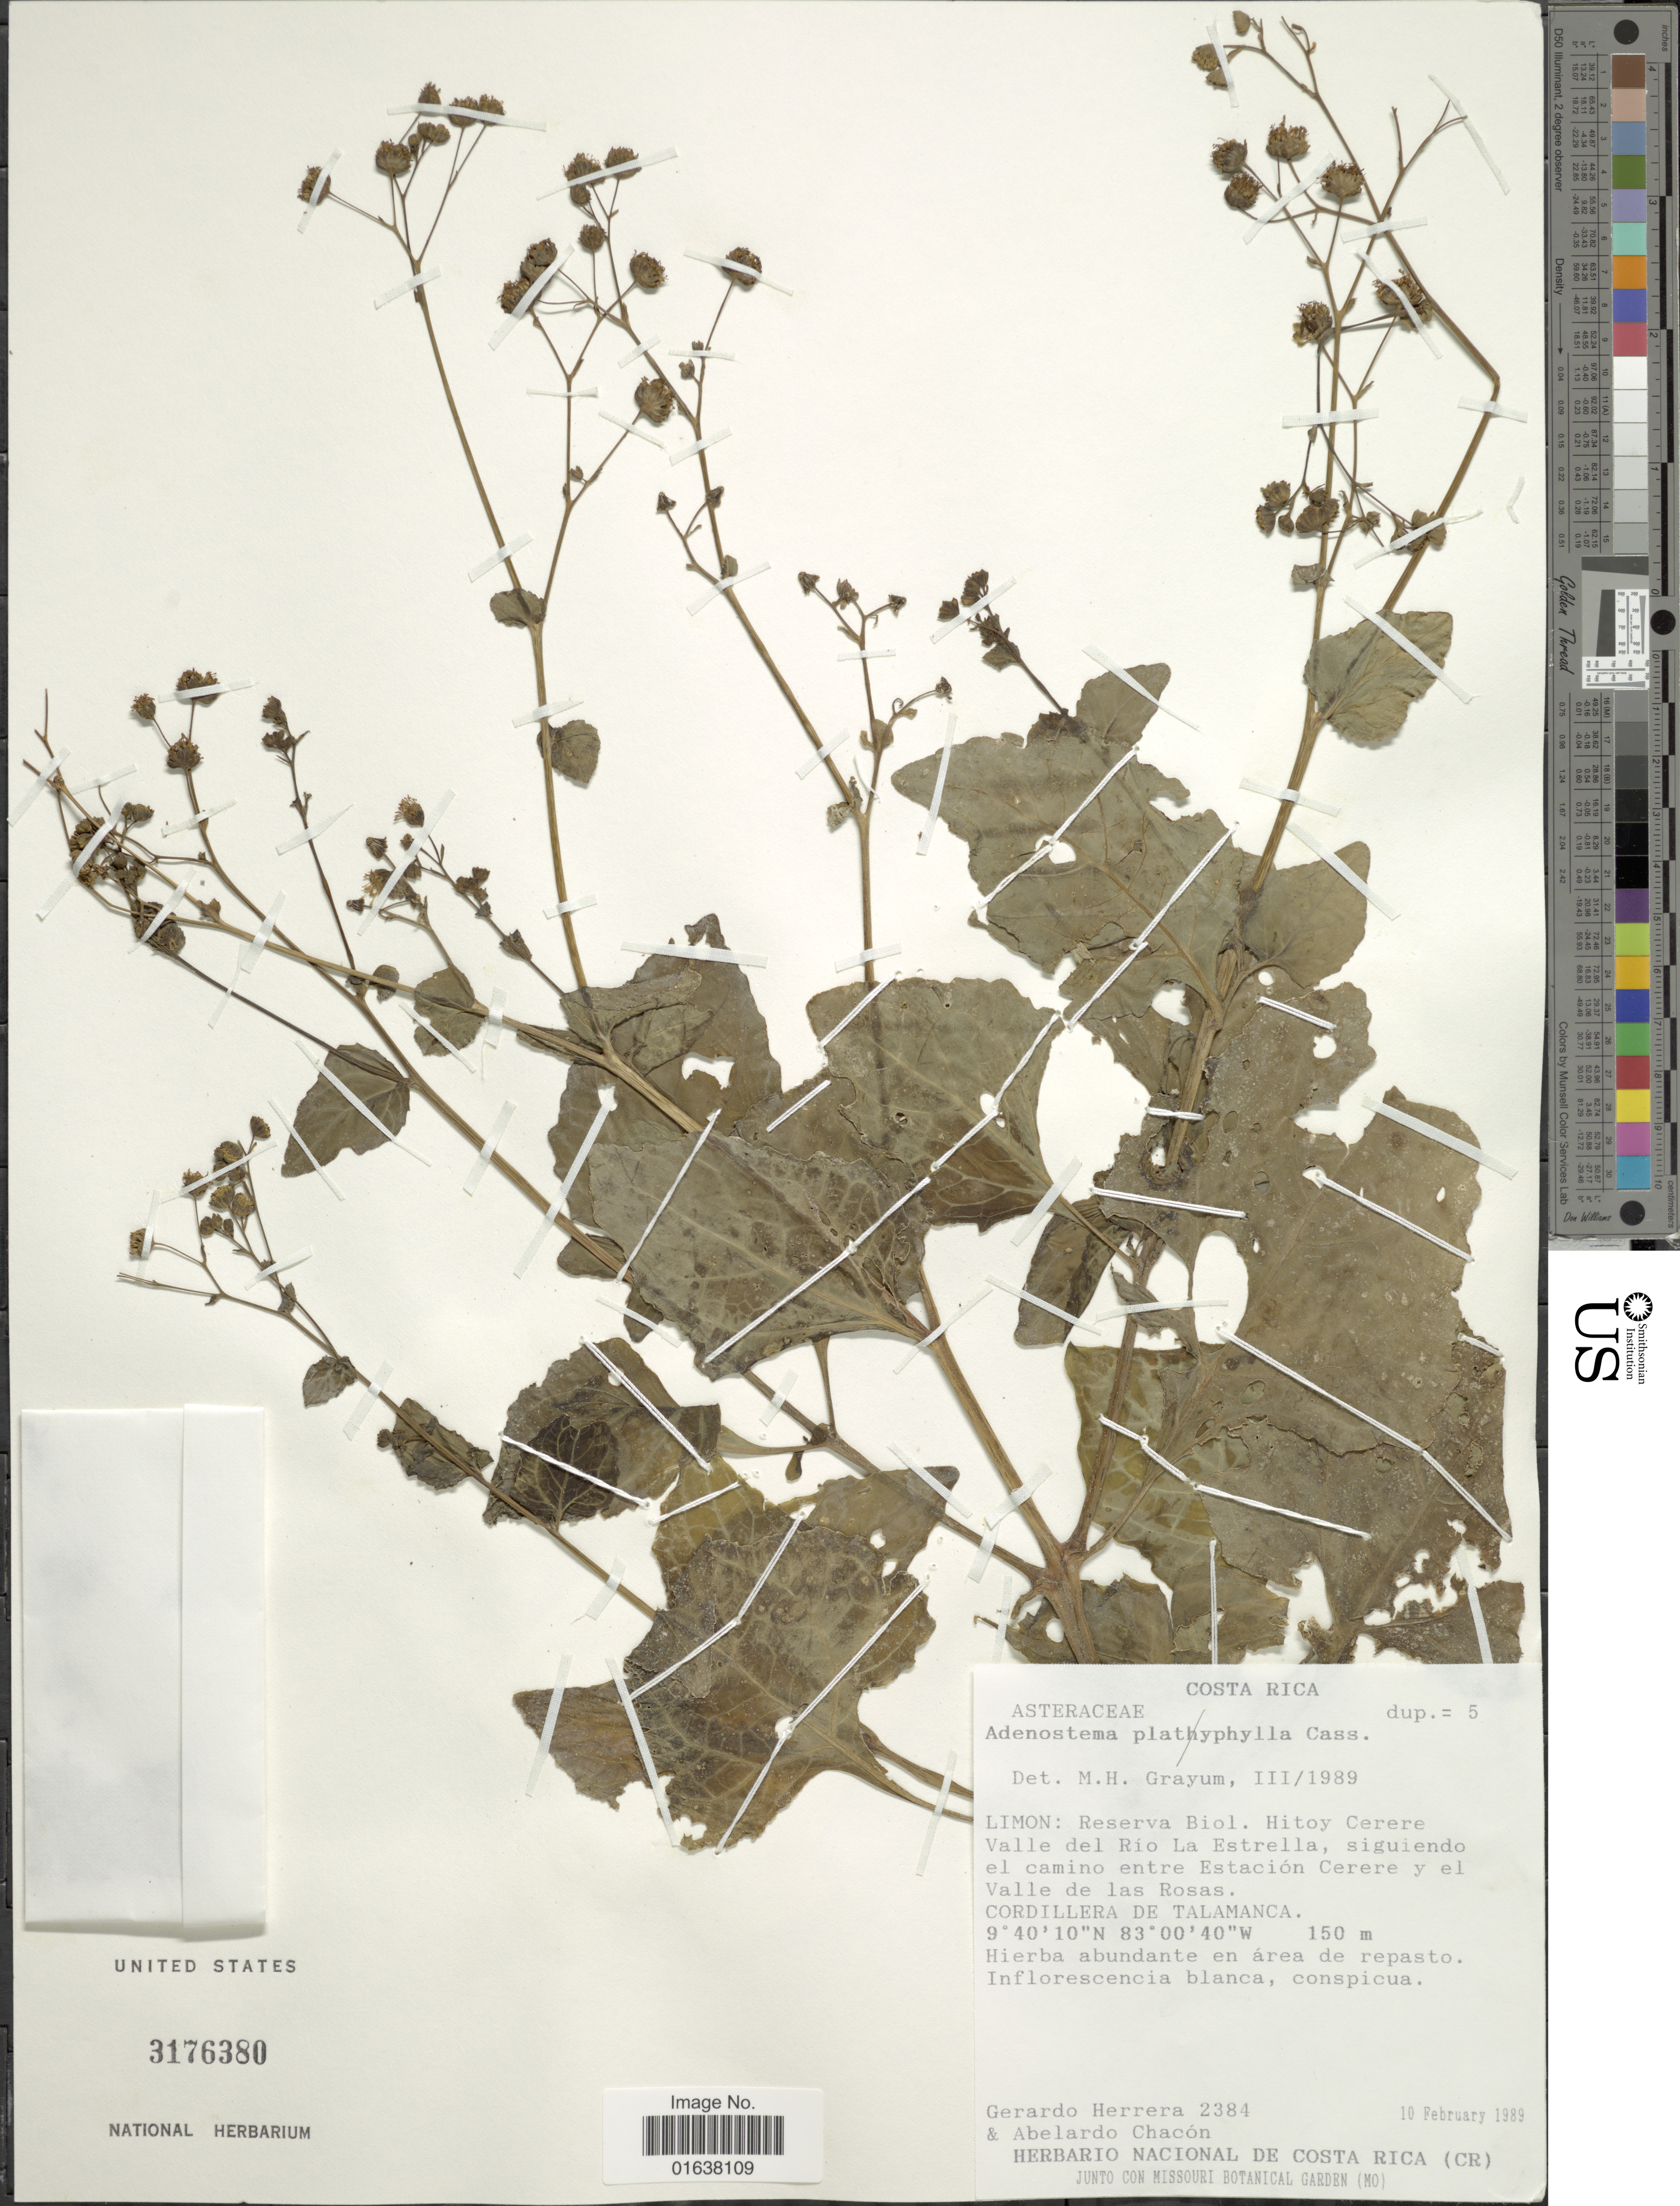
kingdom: Plantae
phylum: Tracheophyta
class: Magnoliopsida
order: Asterales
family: Asteraceae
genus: Adenostemma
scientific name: Adenostemma platyphyllum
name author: Cass.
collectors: G. Herrera & A. Chacon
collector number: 2384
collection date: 1989-02-10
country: Costa Rica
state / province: Limón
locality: Reserva Boil. Hitoy Cerere Valle del Rio La Estrella, siguiendo el camino entre estacion Cerere y el valle de las Rosas. Cordillera de Talamanca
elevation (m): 150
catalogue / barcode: US 3176380